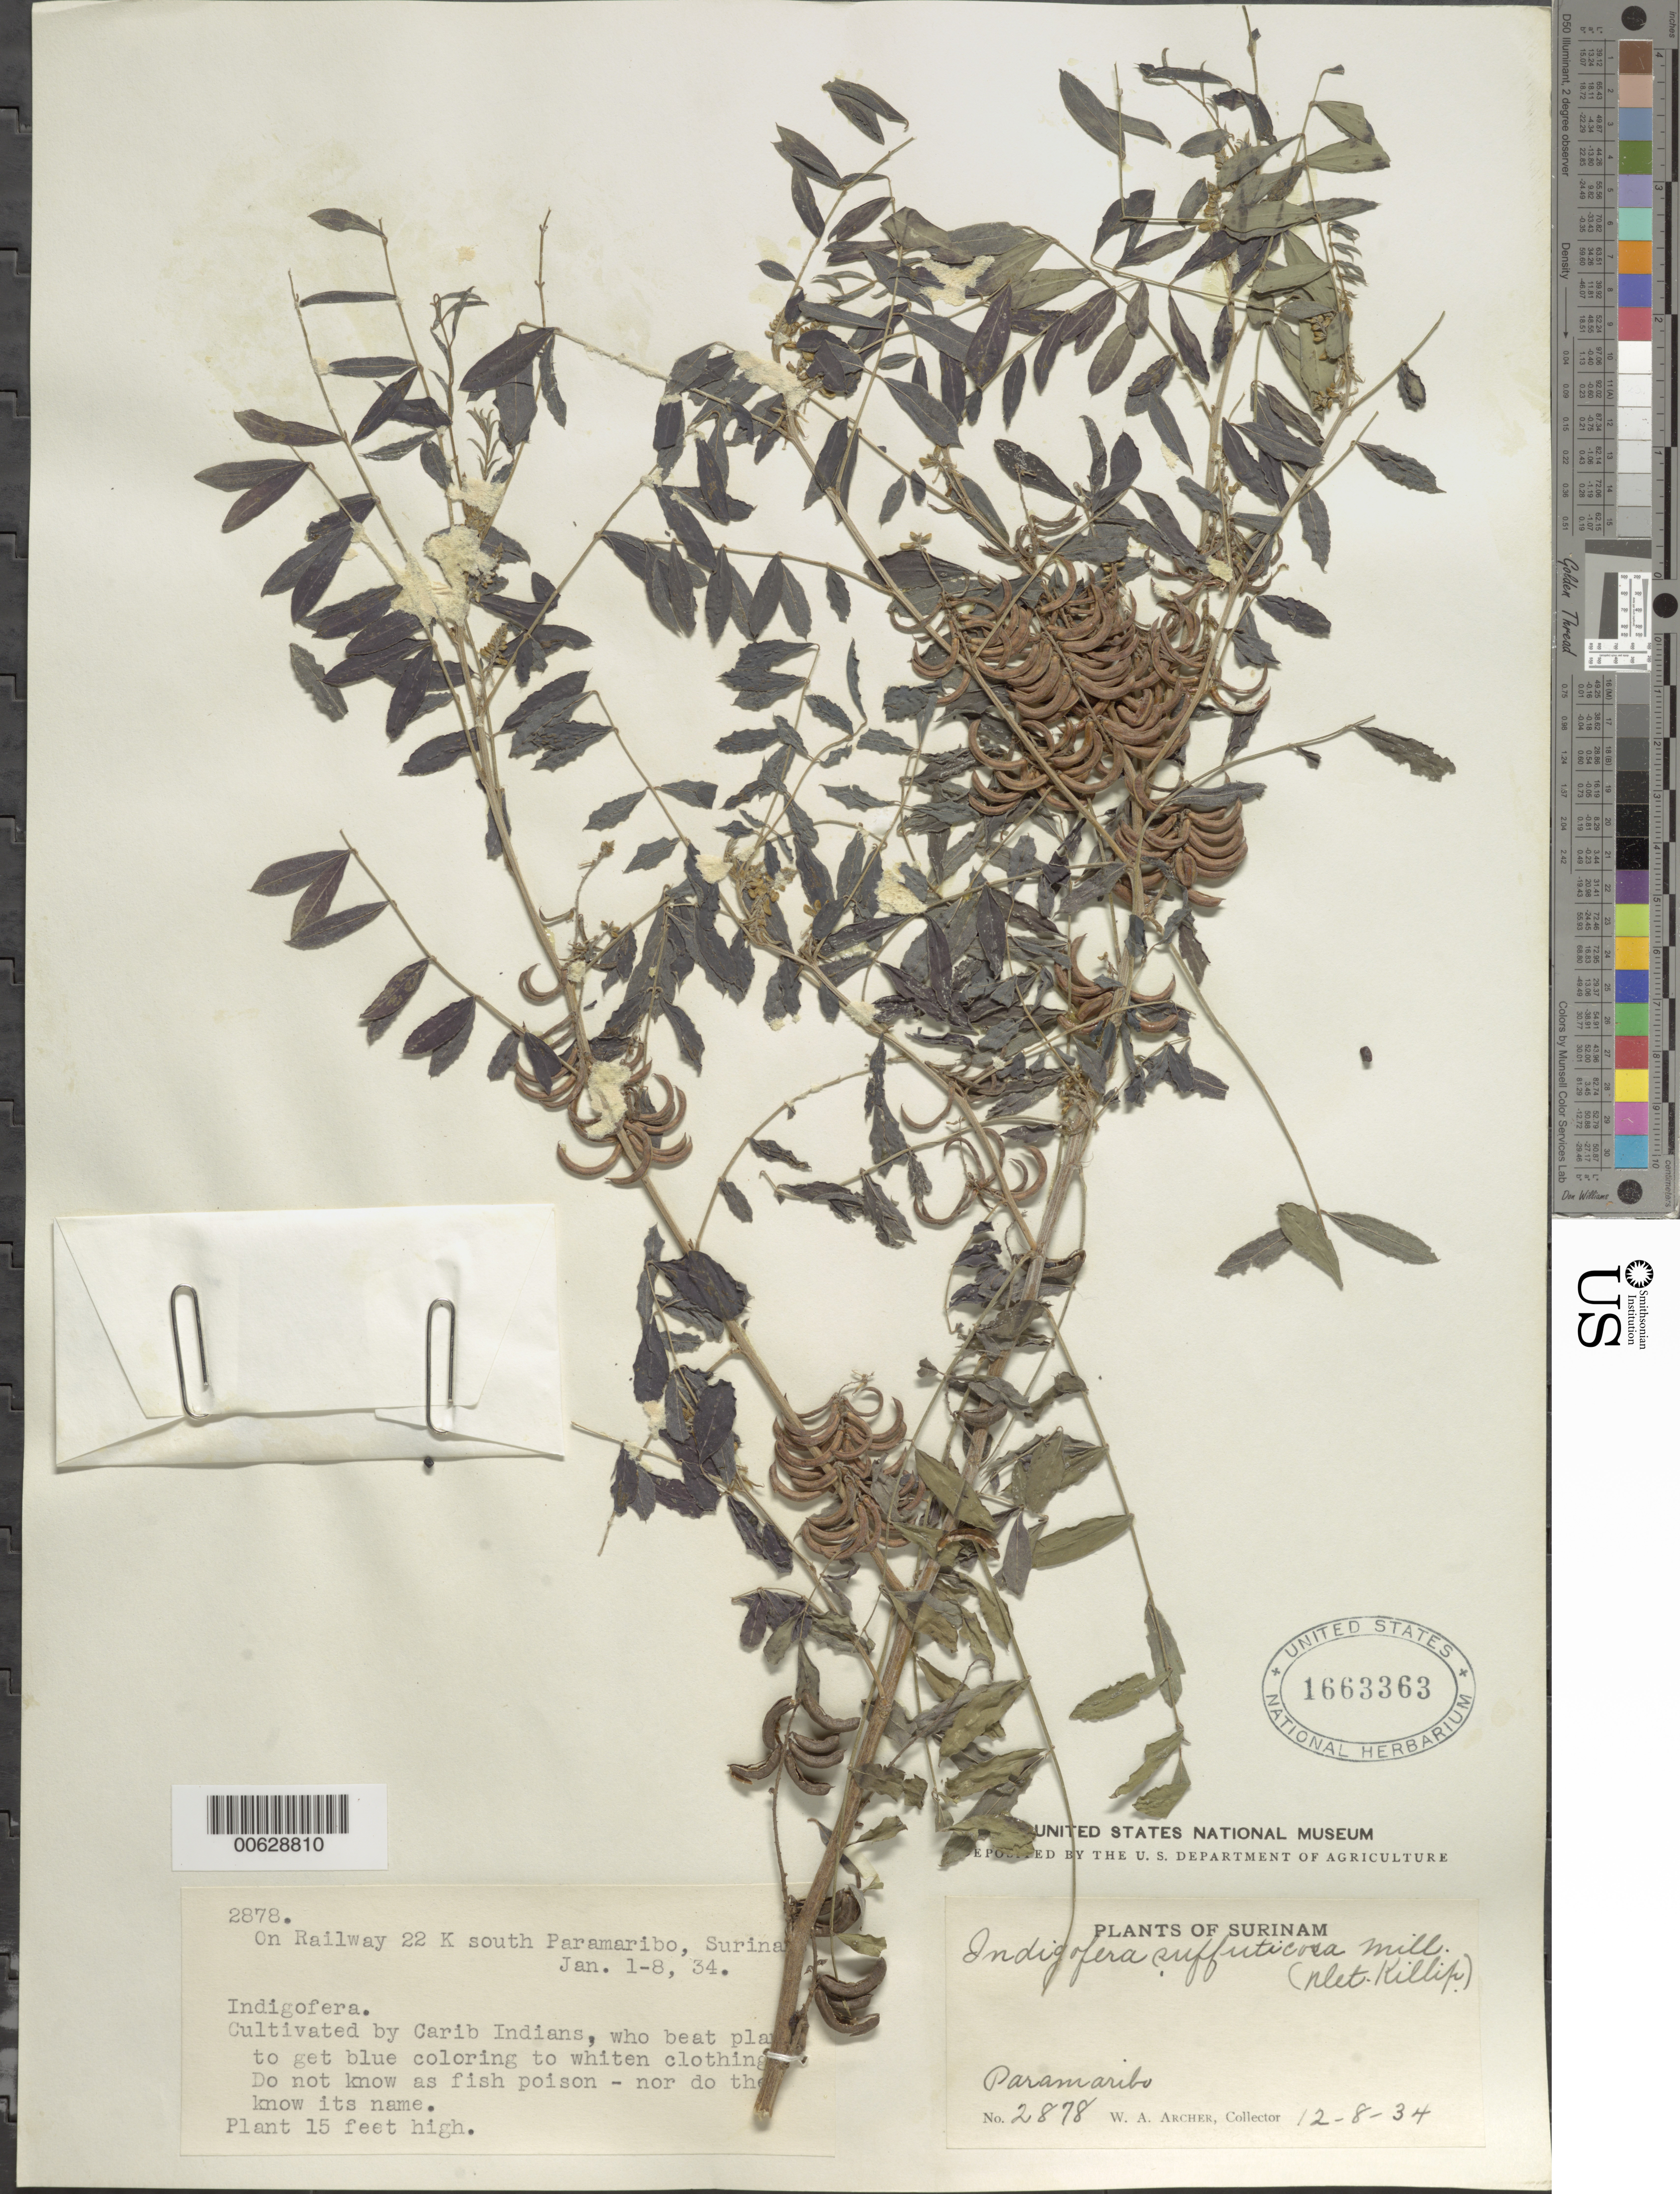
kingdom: Plantae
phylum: Tracheophyta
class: Magnoliopsida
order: Fabales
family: Fabaceae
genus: Indigofera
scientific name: Indigofera suffruticosa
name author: Mill.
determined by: Killip, Ellsworth P.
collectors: W. A. Archer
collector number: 2878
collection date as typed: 8-Dec-34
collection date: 1934-12-08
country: Suriname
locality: Paramaribo, 22 km S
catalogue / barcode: US 1663363